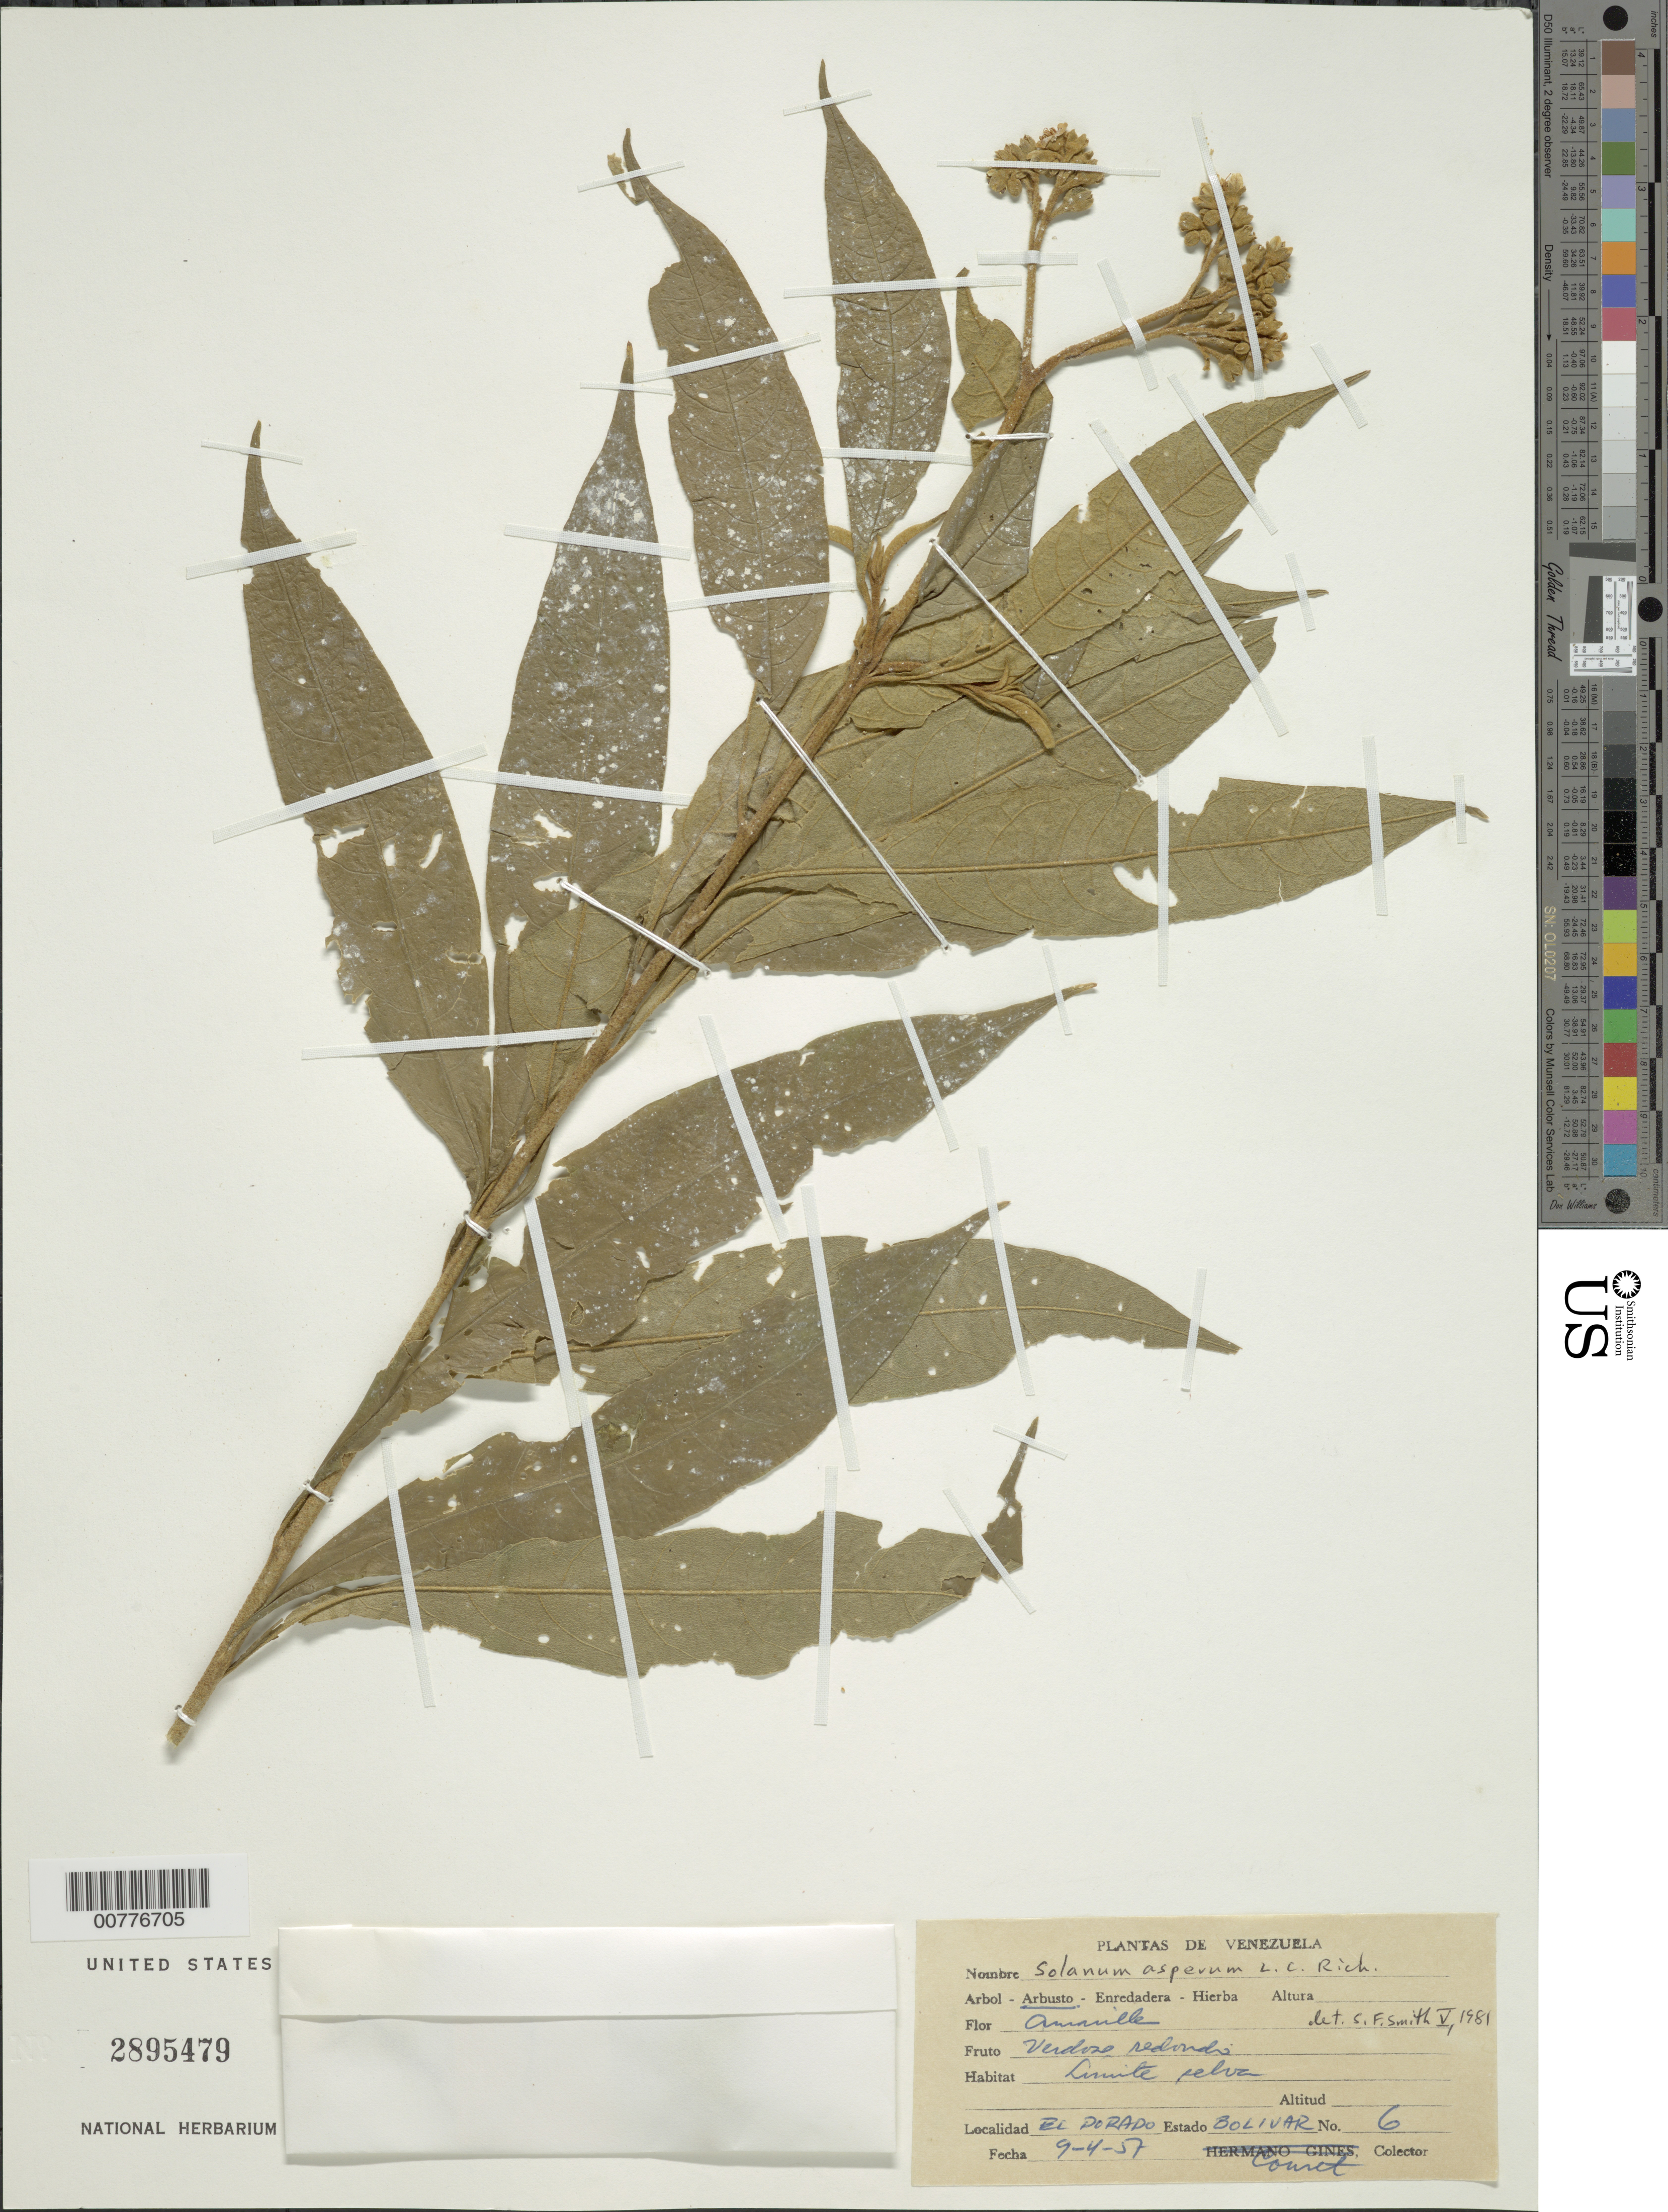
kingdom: Plantae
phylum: Tracheophyta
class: Magnoliopsida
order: Solanales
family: Solanaceae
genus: Solanum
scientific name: Solanum asperum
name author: Rich.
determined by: Smith, Stephen F., (US), NMNH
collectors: -. Couret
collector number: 6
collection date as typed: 4 Apr 1957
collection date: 1957-04-04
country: Venezuela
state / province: Bolívar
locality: El Dorado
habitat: edge of woods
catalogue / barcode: US 2895479